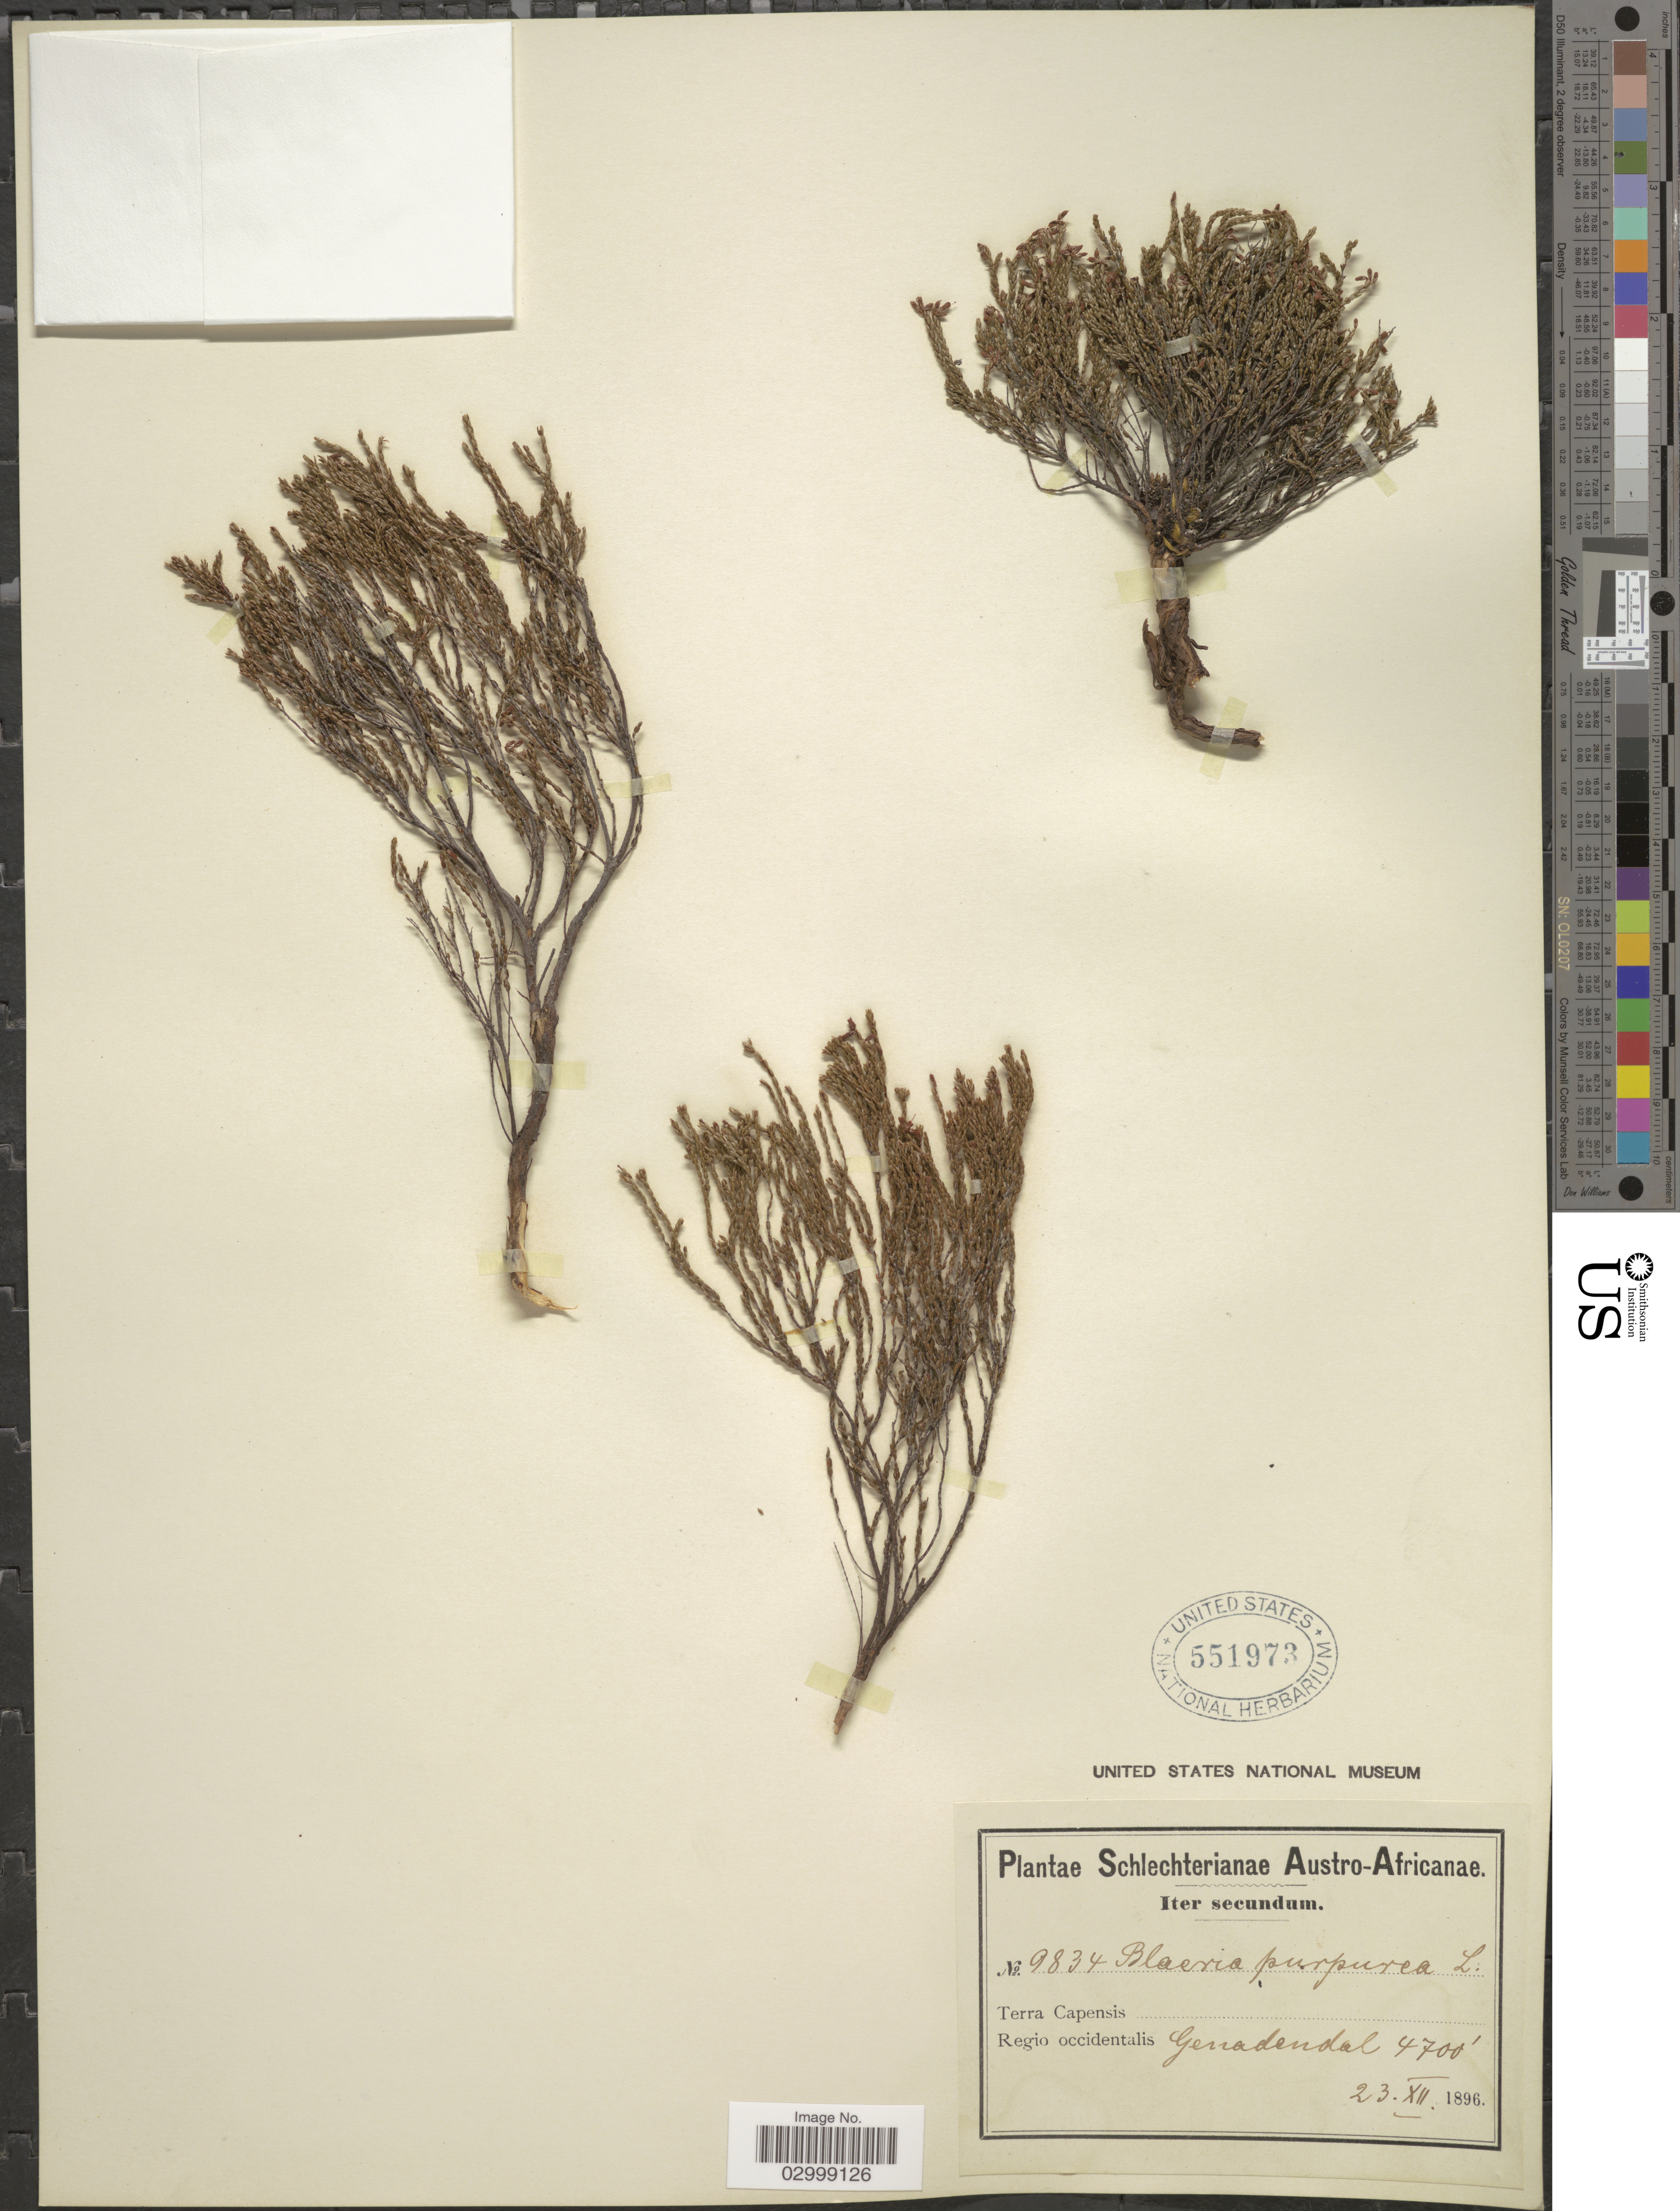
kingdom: Plantae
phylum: Tracheophyta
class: Magnoliopsida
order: Ericales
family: Ericaceae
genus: Blaeria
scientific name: Blaeria purpurea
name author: L. f.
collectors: Schlechter, --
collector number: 9834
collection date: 1896-12-23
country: South Africa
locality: Austro-Africanae, Regio occidentalis, Genadendal.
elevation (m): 1433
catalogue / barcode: US 551973